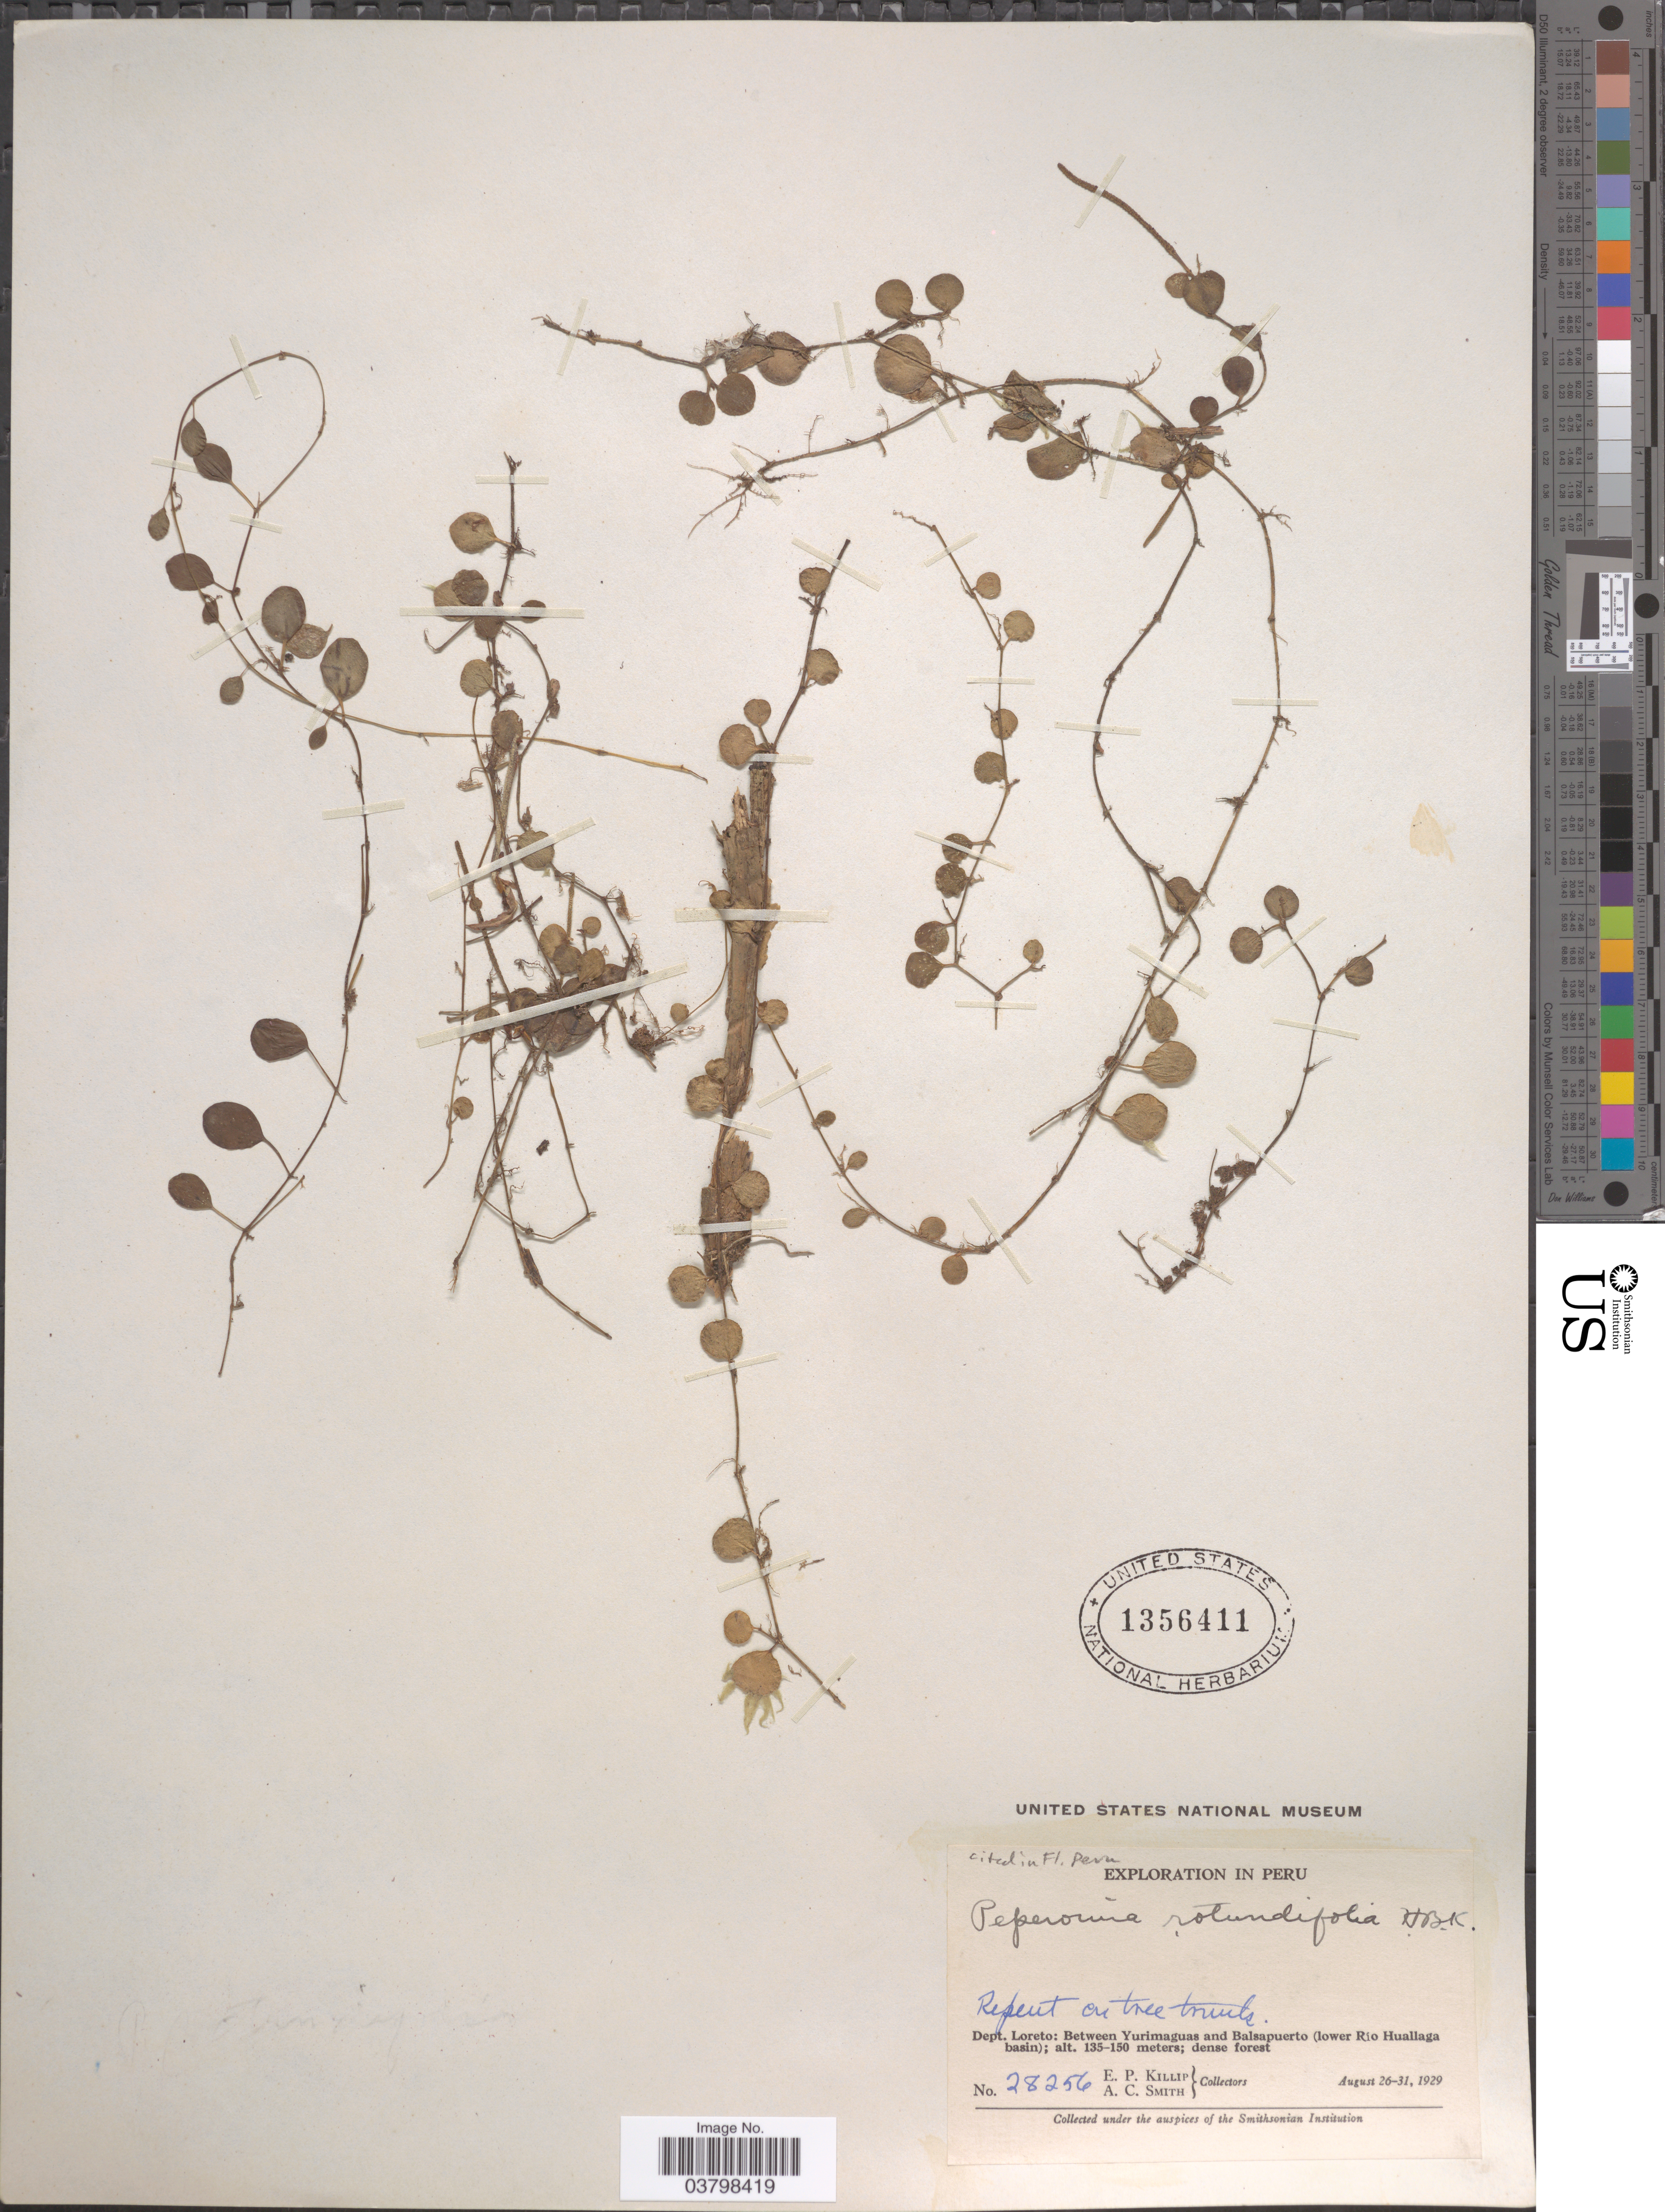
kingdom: Plantae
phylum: Tracheophyta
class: Magnoliopsida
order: Piperales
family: Piperaceae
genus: Peperomia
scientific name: Peperomia rotundifolia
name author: (L.) Kunth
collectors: E. P. Killip & A. C. Smith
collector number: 28256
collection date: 1929-08-26/1929-08-31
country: Peru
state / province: Loreto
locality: Dept. Loreto: Between Yurimaguas and Balsapuerto (lower Río Huallaga basin).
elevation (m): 135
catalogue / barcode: US 1356411